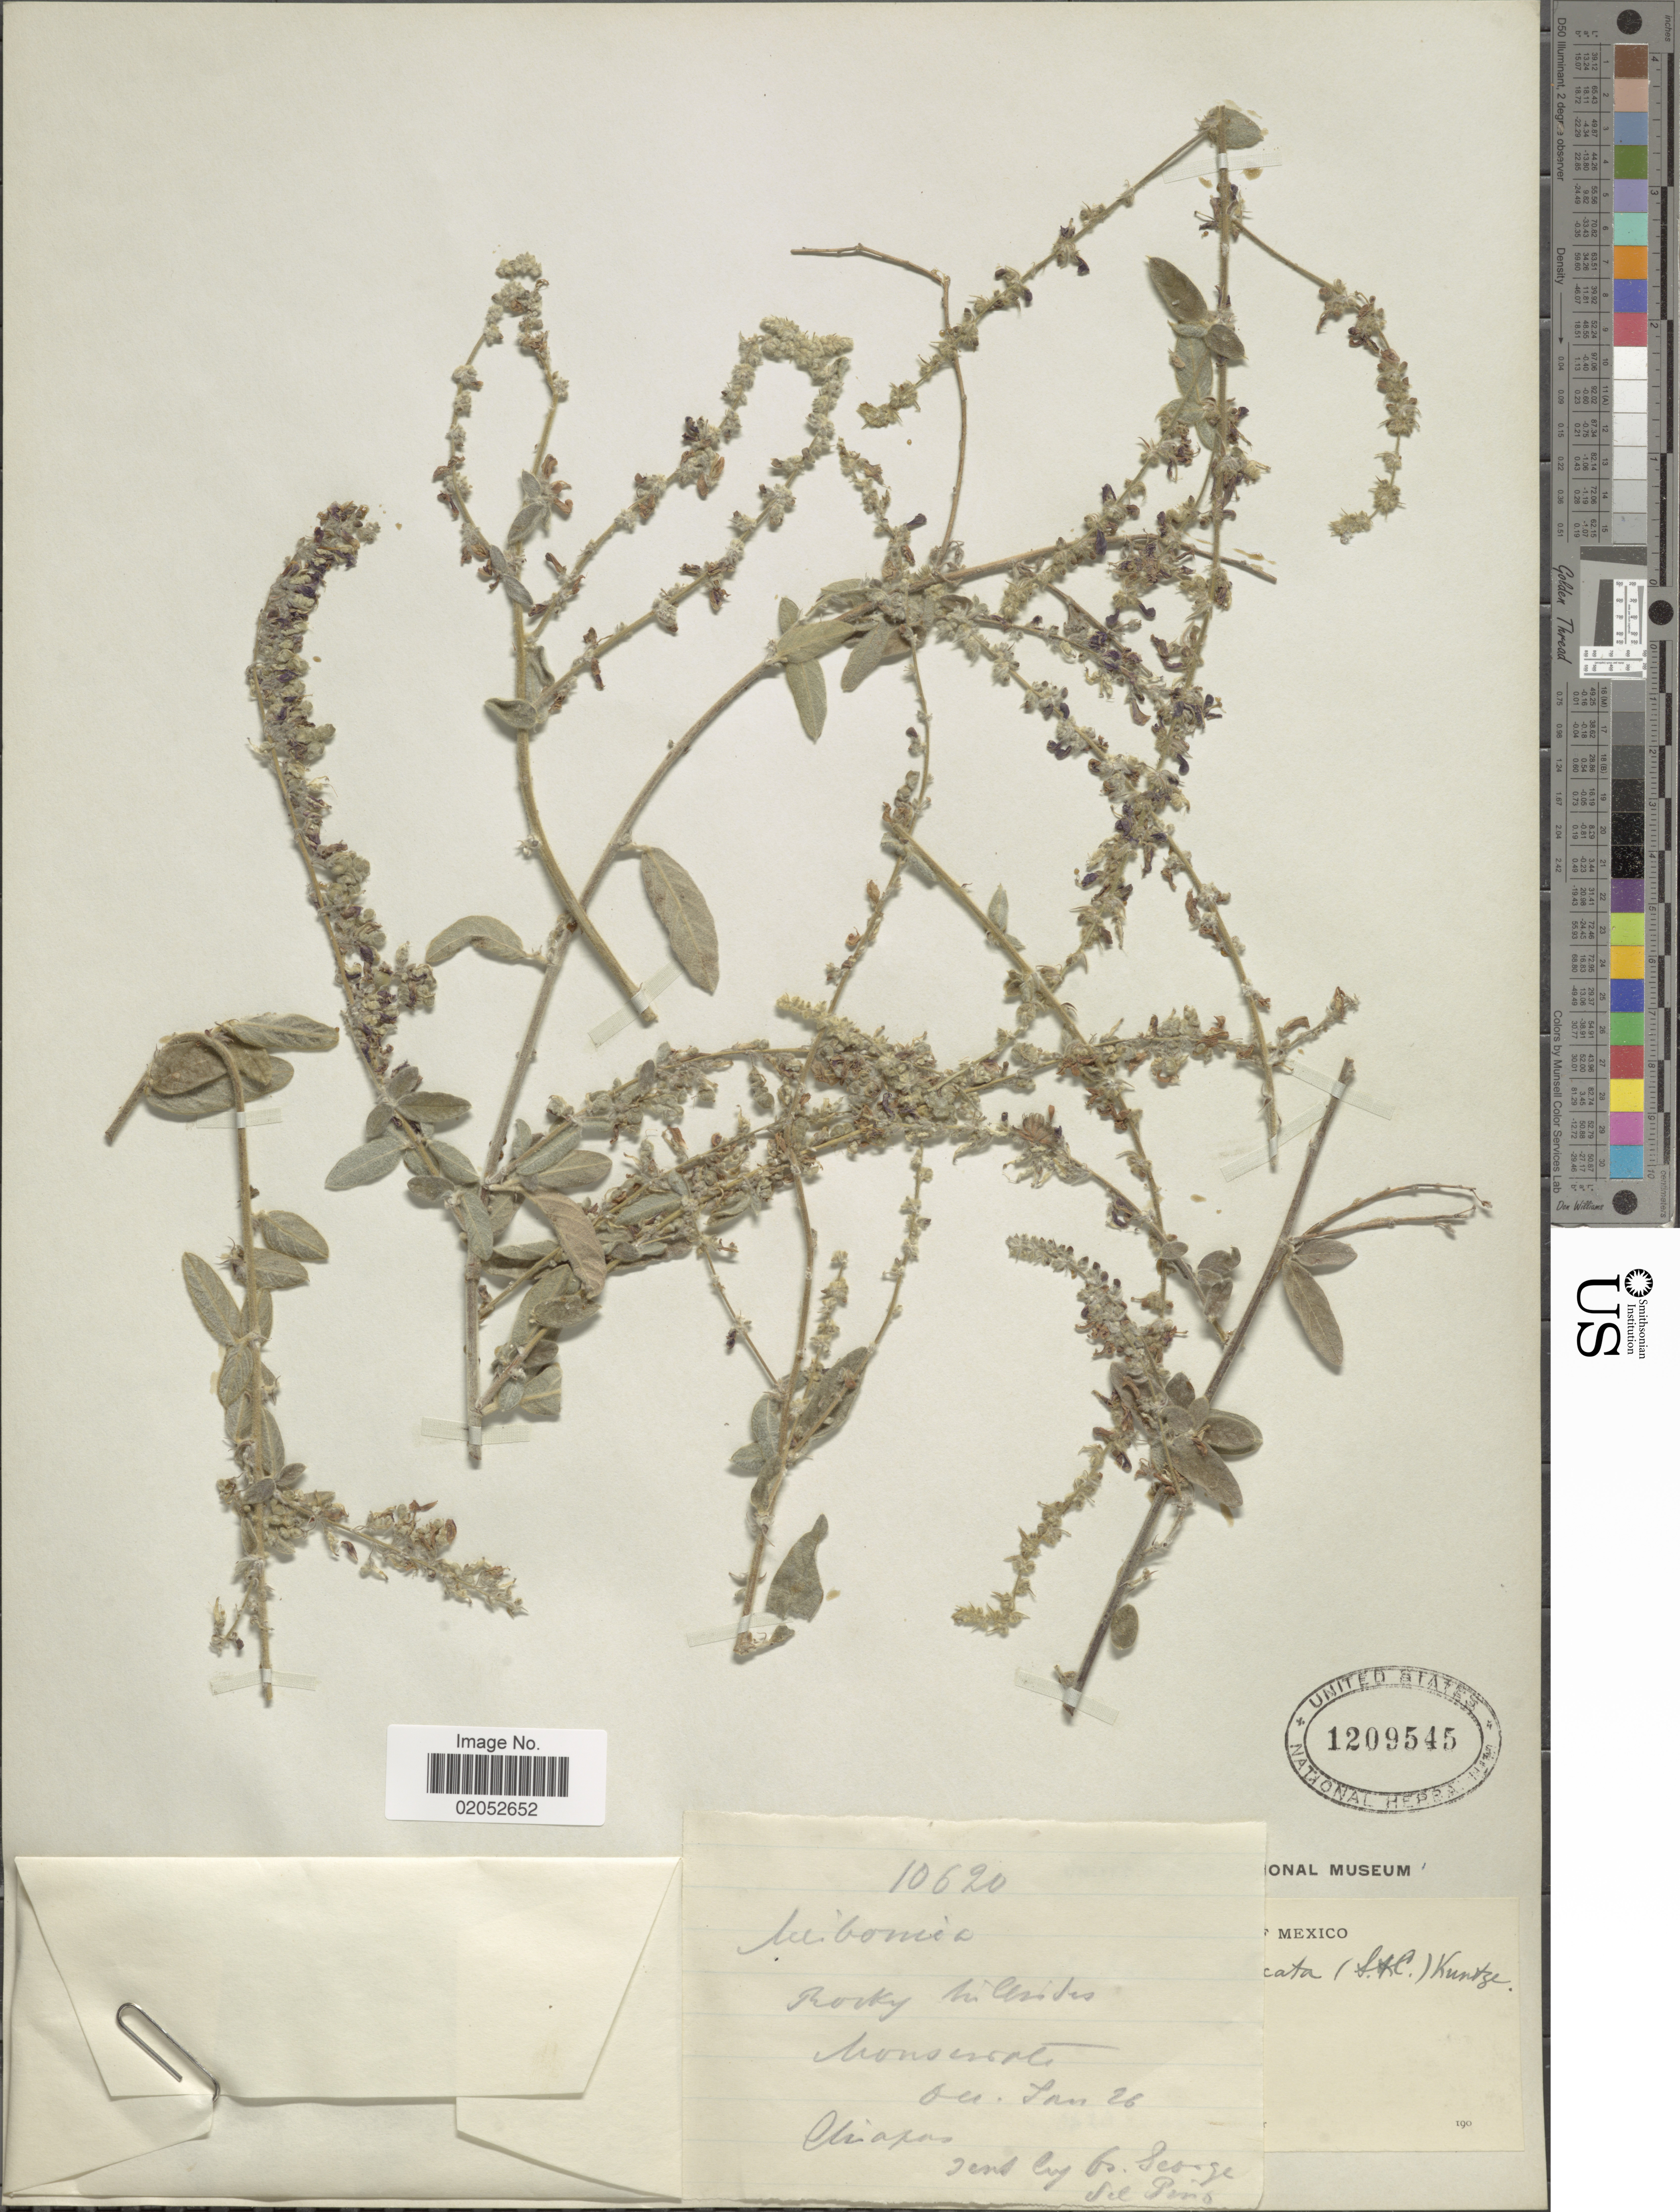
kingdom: Plantae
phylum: Tracheophyta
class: Magnoliopsida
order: Fabales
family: Fabaceae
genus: Desmodium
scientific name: Desmodium plicatum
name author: Schltdl. & Cham.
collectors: F. George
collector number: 10620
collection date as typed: Transcribed d/m/y: 4/1/26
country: Mexico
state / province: Chiapas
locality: Monserrat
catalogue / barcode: US 1209545